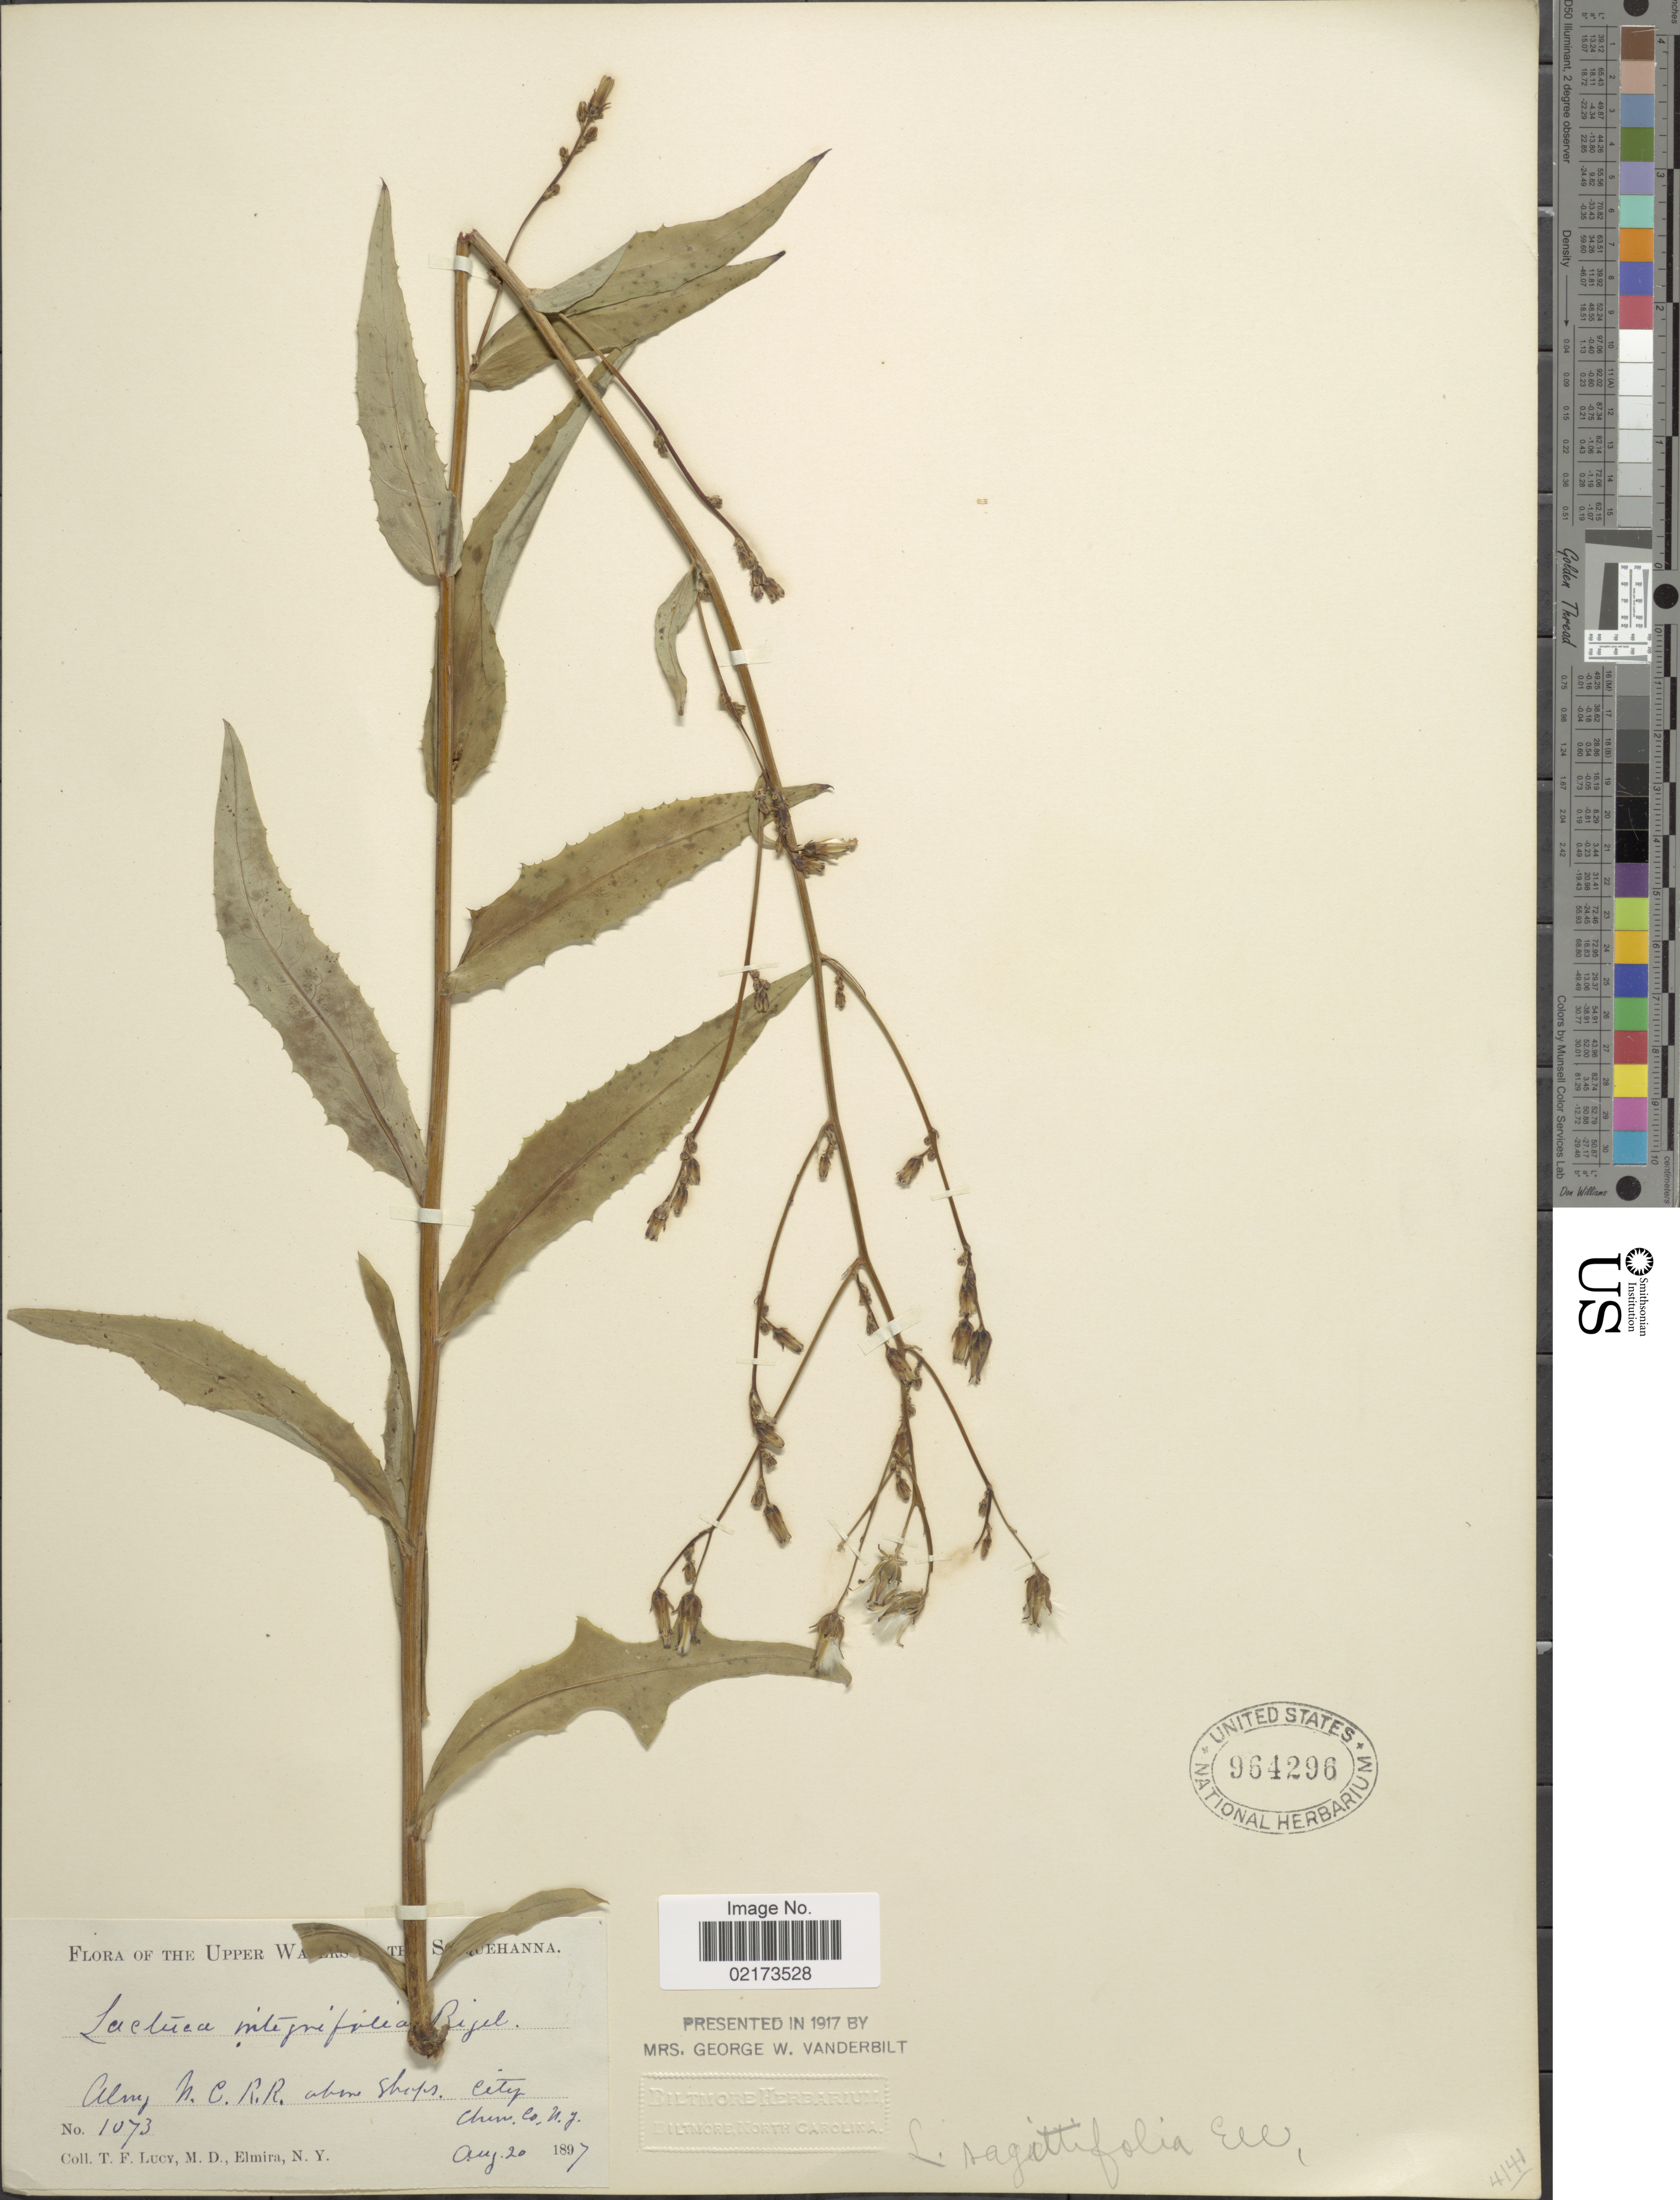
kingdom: Plantae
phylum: Tracheophyta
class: Magnoliopsida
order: Asterales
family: Asteraceae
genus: Lactuca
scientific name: Lactuca canadensis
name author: L.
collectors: T. Lucy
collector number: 1073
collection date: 1897-08-20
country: United States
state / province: New York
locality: The Upper Waters of the Susquehanna, along N. C. R.R above Shops City, Chem. Co.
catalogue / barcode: US 964296